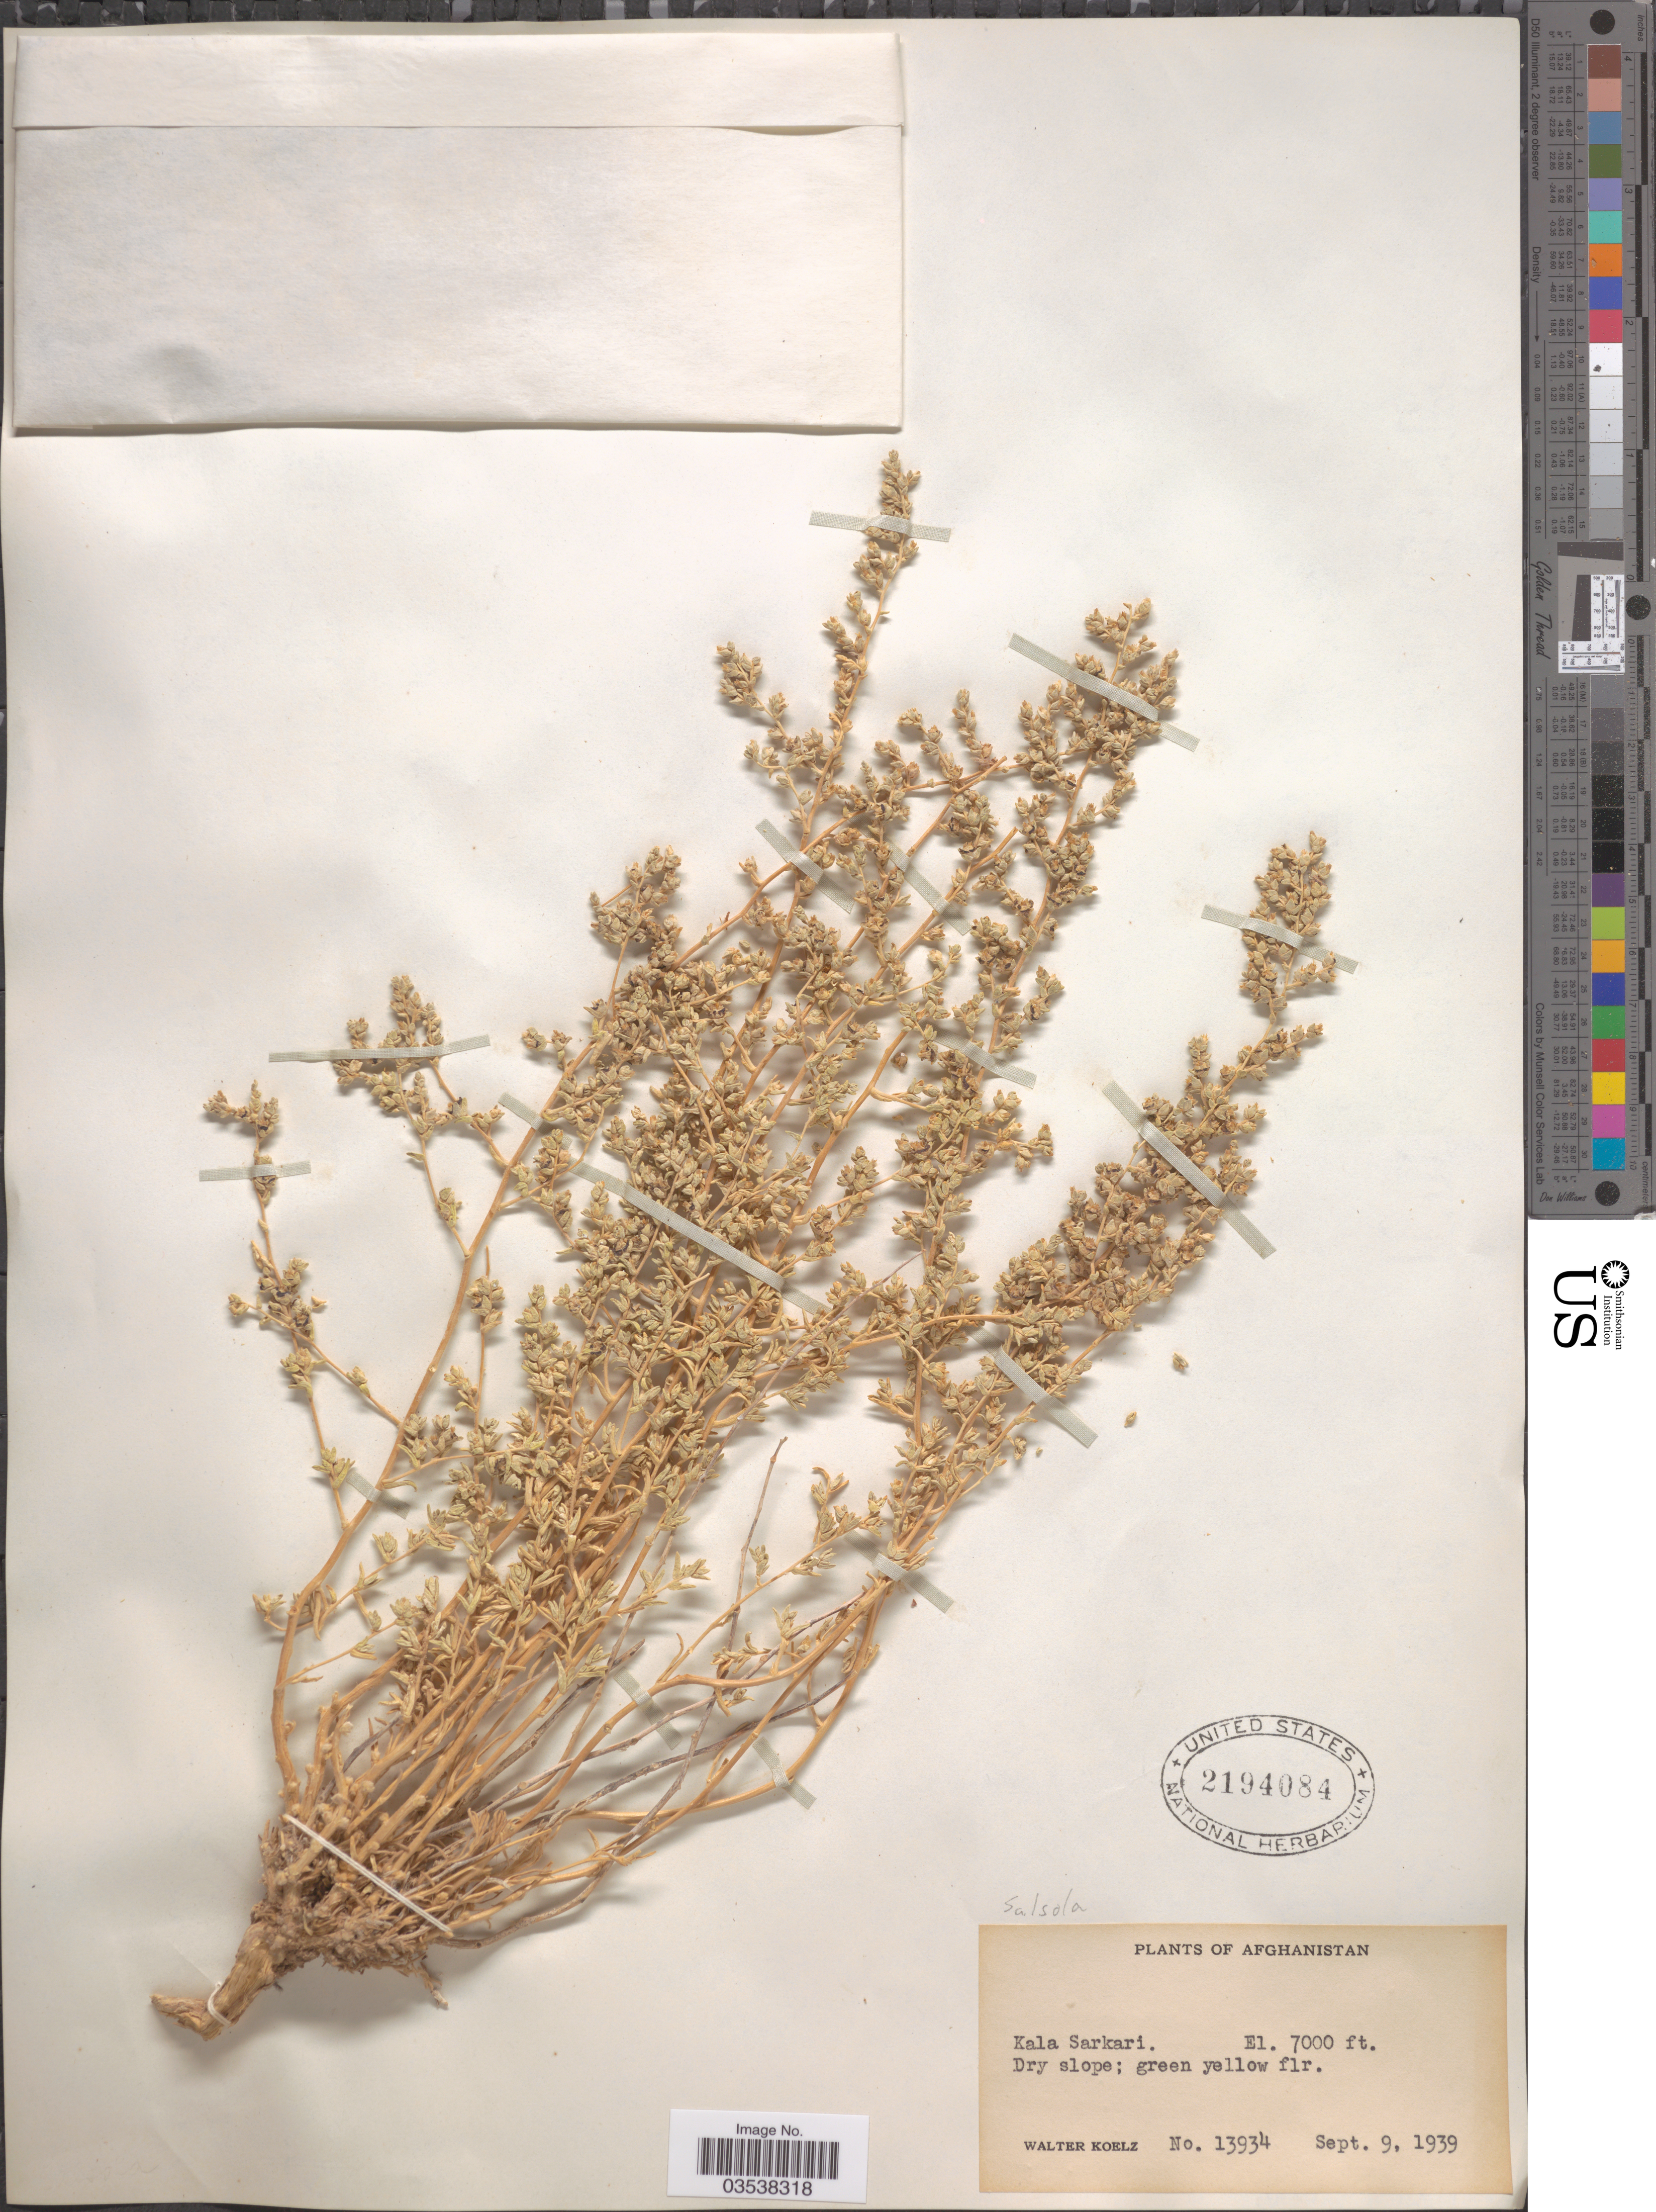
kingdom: Plantae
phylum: Tracheophyta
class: Magnoliopsida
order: Caryophyllales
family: Amaranthaceae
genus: Salsola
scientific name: Salsola sp.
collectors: W. N. Koelz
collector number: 13934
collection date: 1939-09-09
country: Afghanistan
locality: Kala Sarkari.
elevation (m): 2134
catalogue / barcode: US 2194084